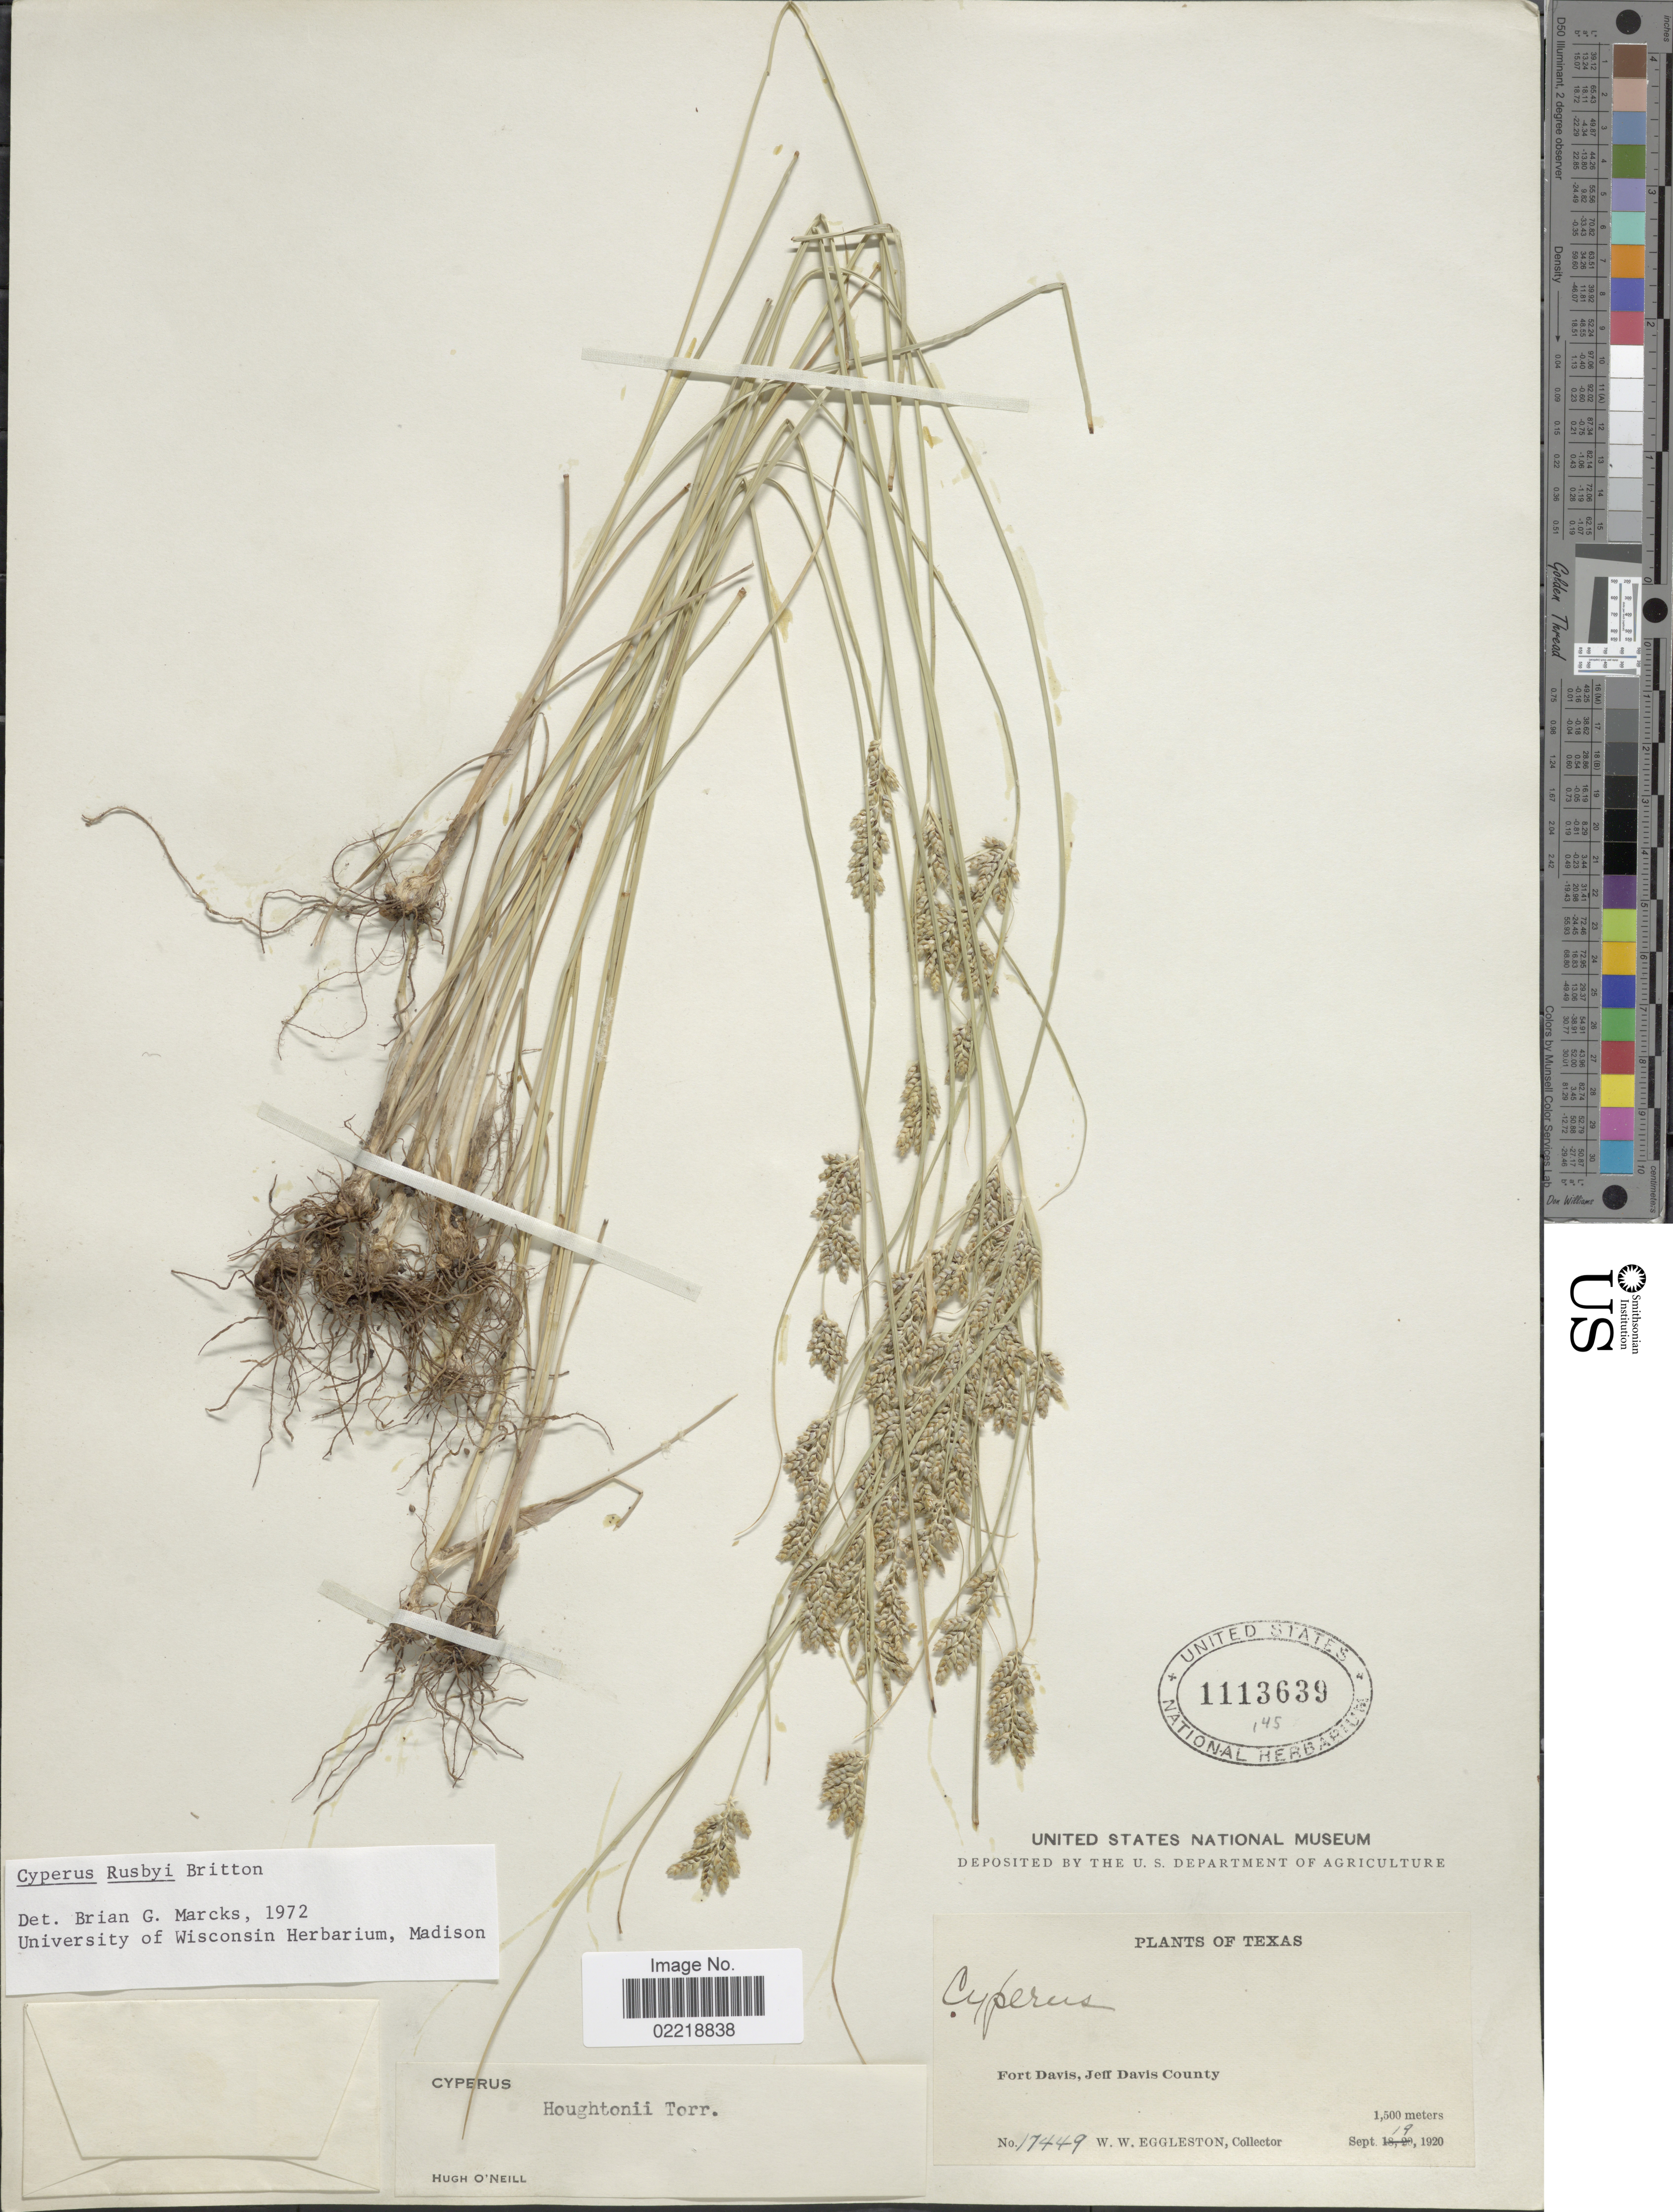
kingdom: Plantae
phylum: Tracheophyta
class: Liliopsida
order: Poales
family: Cyperaceae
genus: Cyperus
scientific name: Cyperus sphaerolepis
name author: Boeckeler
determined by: Strong, Mark T., (BOT), Smithsonian Institution - National Museum of Natural History (UNITED STATES)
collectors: W. W. Eggleston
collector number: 17449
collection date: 1920-09-19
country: United States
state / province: Texas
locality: Fort Davis, Jeff Davis County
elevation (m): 1500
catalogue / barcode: US 1113639